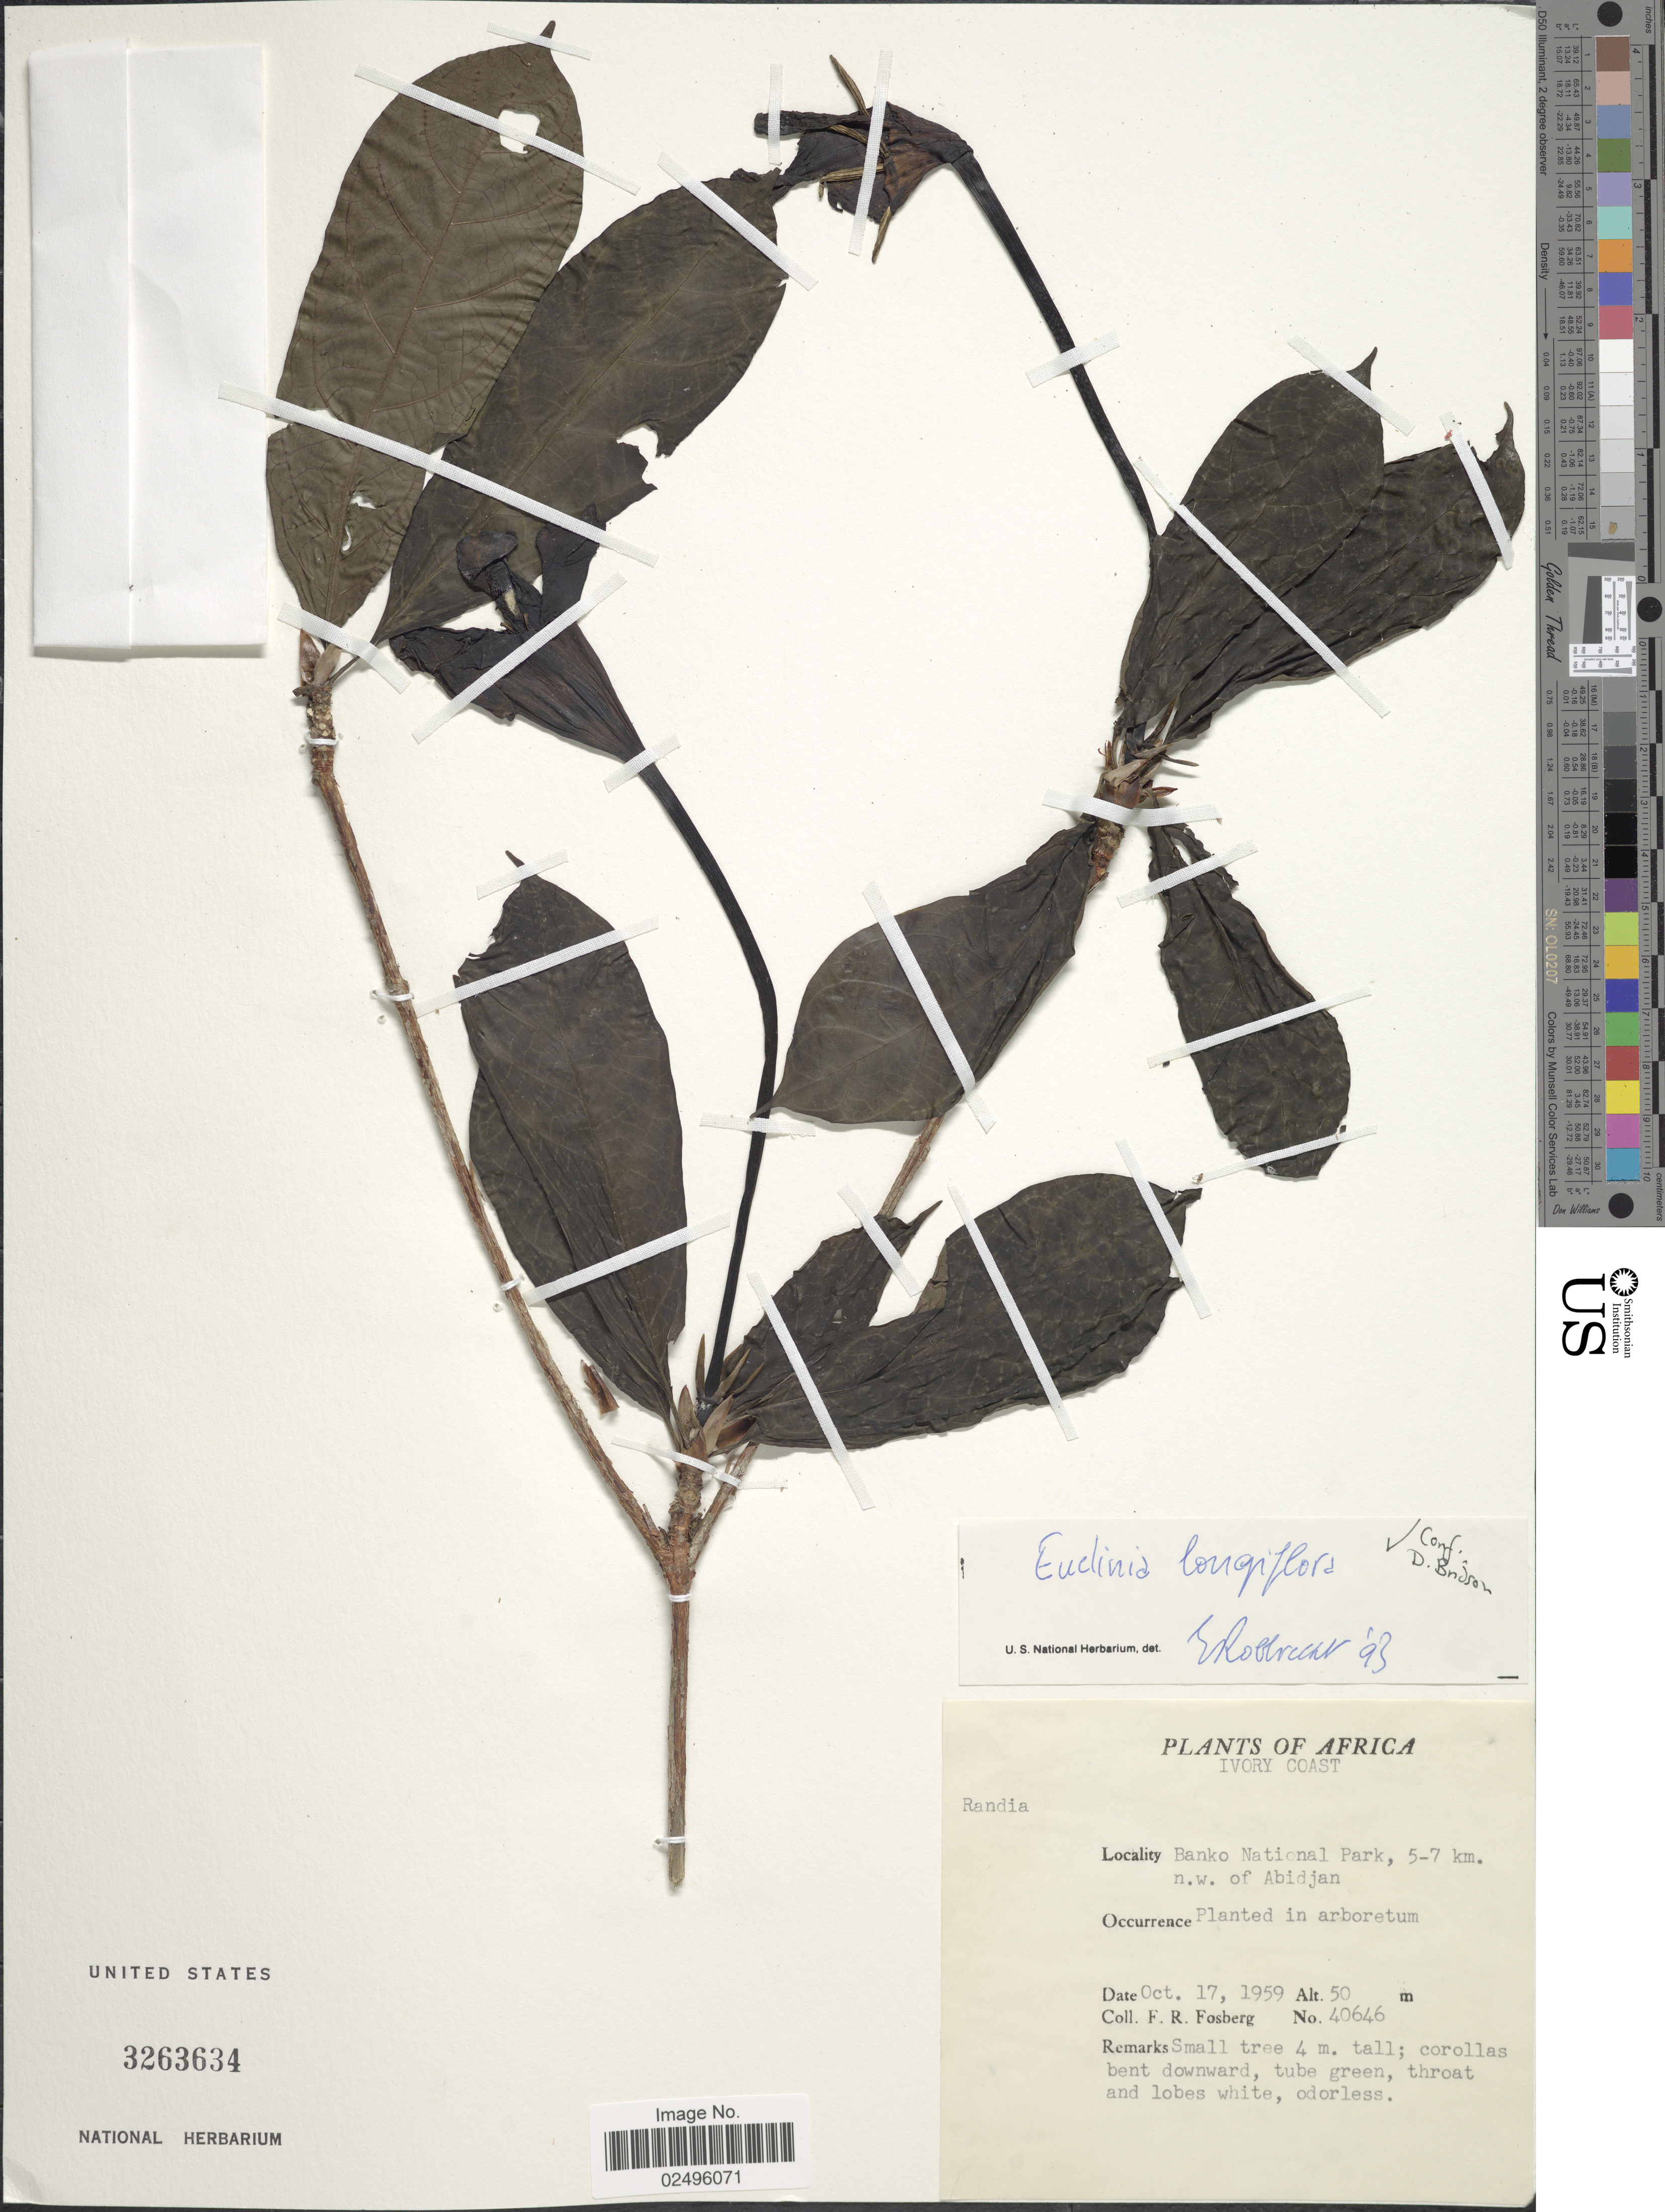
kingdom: Plantae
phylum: Tracheophyta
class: Magnoliopsida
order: Gentianales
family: Rubiaceae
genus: Euclinia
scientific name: Euclinia longiflora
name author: Salisb.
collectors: F. R. Fosberg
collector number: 40646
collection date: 1959-10-17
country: Ivory Coast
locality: Banko National Park, 5-7 km n.w. of Abidjan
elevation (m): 50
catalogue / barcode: US 3263634